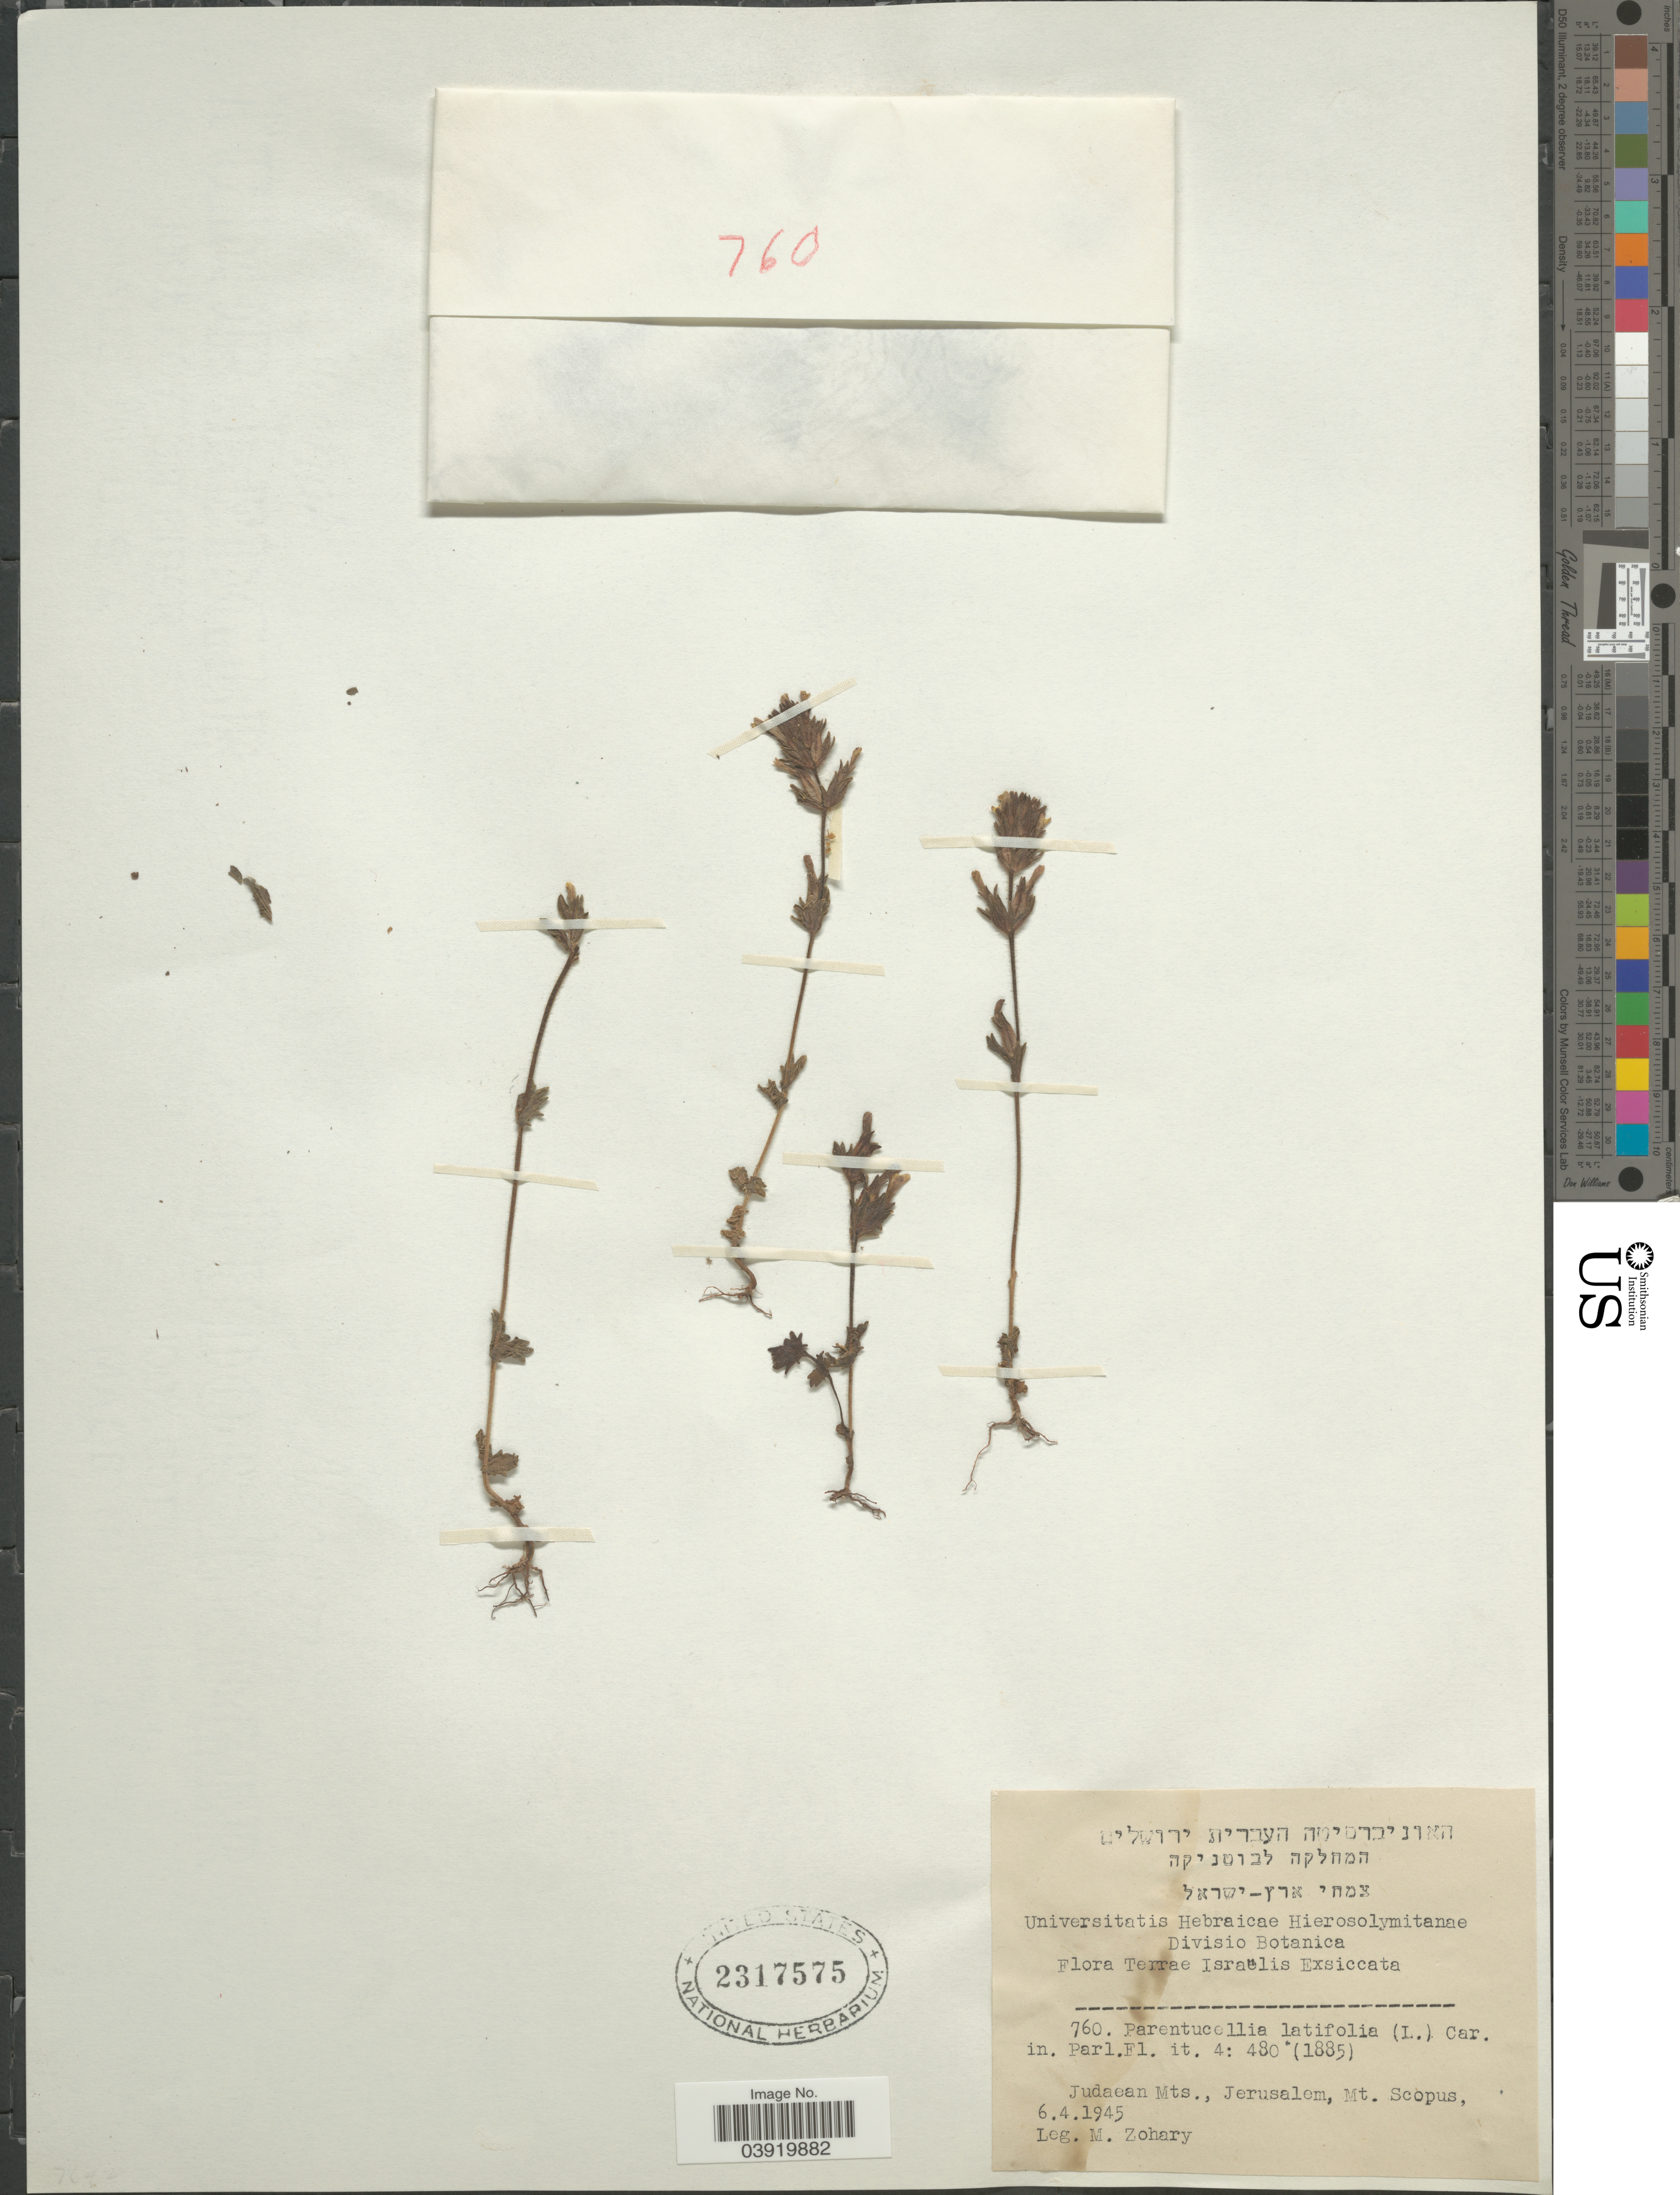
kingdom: Plantae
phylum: Tracheophyta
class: Magnoliopsida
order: Lamiales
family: Orobanchaceae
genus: Parentucellia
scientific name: Parentucellia latifolia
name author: (L.) Caruel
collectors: M. Zohary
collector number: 760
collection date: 1945-04-06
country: Israel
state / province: Jerusalem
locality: Terrae Israelis. Judaean Mts., Mt. Scopus.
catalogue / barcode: US 2317575